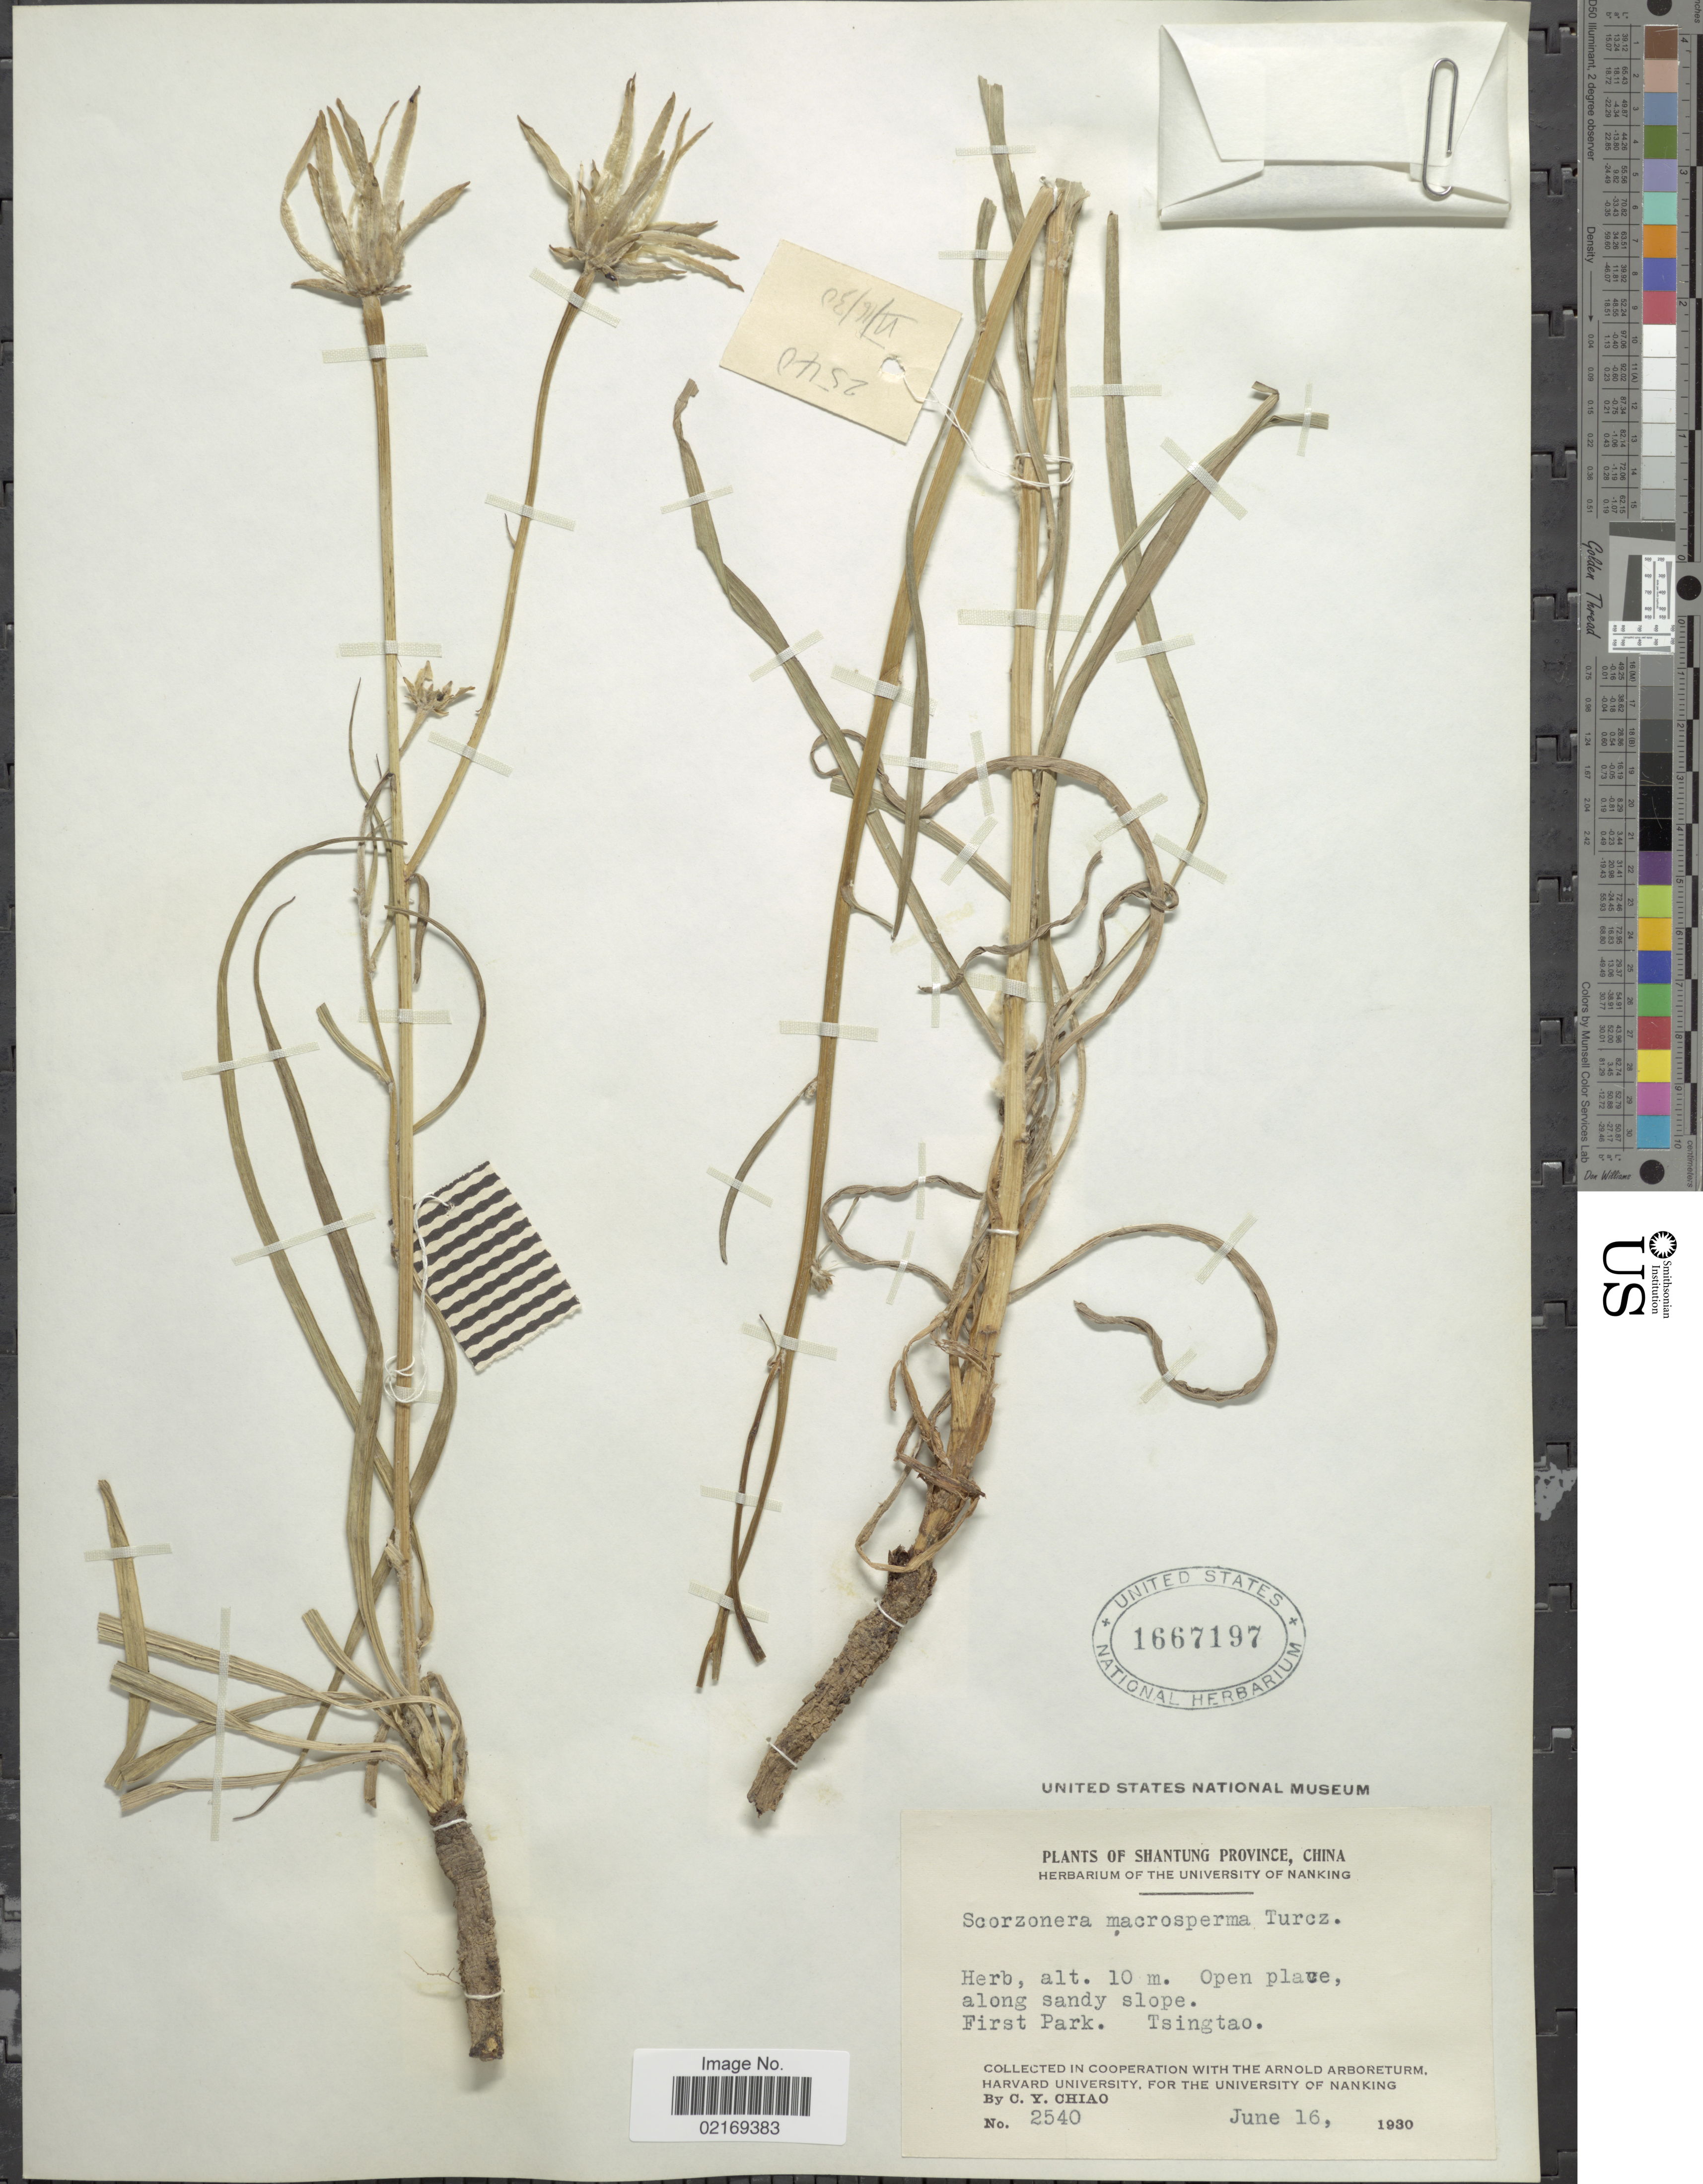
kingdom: Plantae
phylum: Tracheophyta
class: Magnoliopsida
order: Asterales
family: Asteraceae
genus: Scorzonera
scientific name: Scorzonera albicaulis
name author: Bunge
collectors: C. Y. Chiao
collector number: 2540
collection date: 1930-06-16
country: China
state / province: Shandong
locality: Shantung Province, along sandy slope, First Park, Tsingtao.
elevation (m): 10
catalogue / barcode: US 1667197